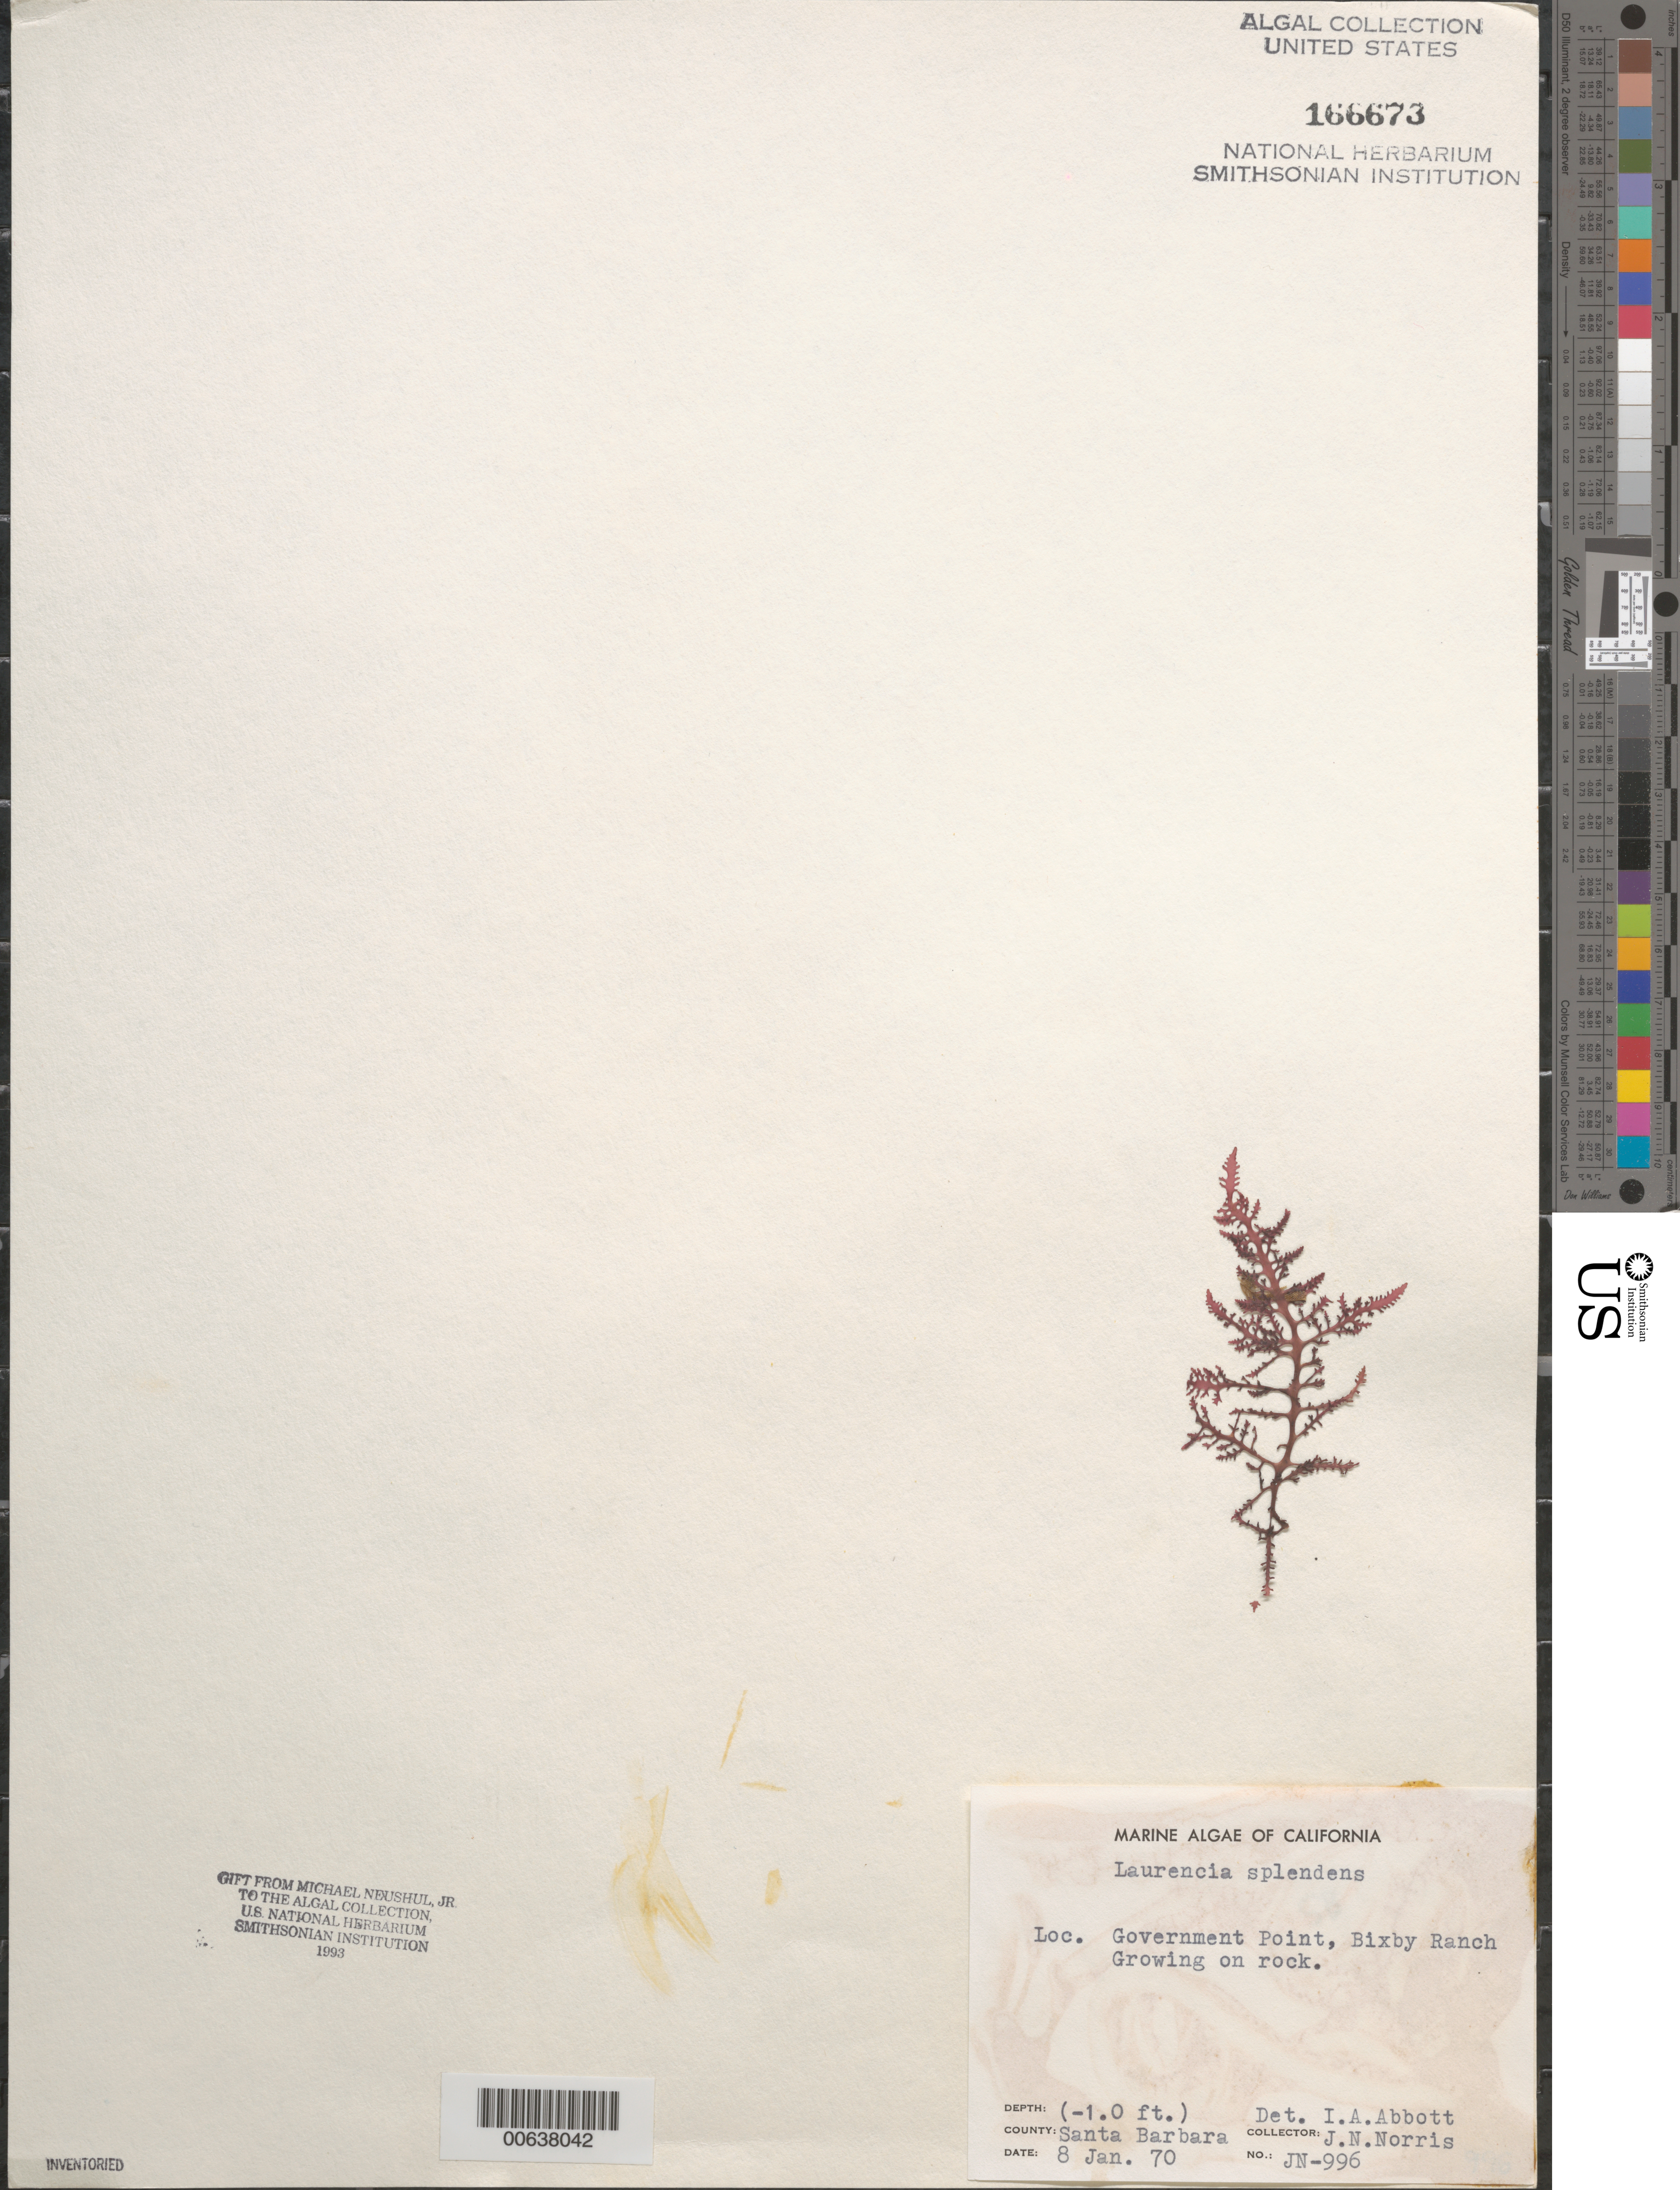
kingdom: Plantae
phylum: Rhodophyta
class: Florideophyceae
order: Ceramiales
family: Rhodomelaceae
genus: Osmundea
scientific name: Osmundea splendens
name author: (Hollenb.) K.W. Nam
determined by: Algae name updating Project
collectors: J. N. Norris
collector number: JN-996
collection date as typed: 08 Jan 1970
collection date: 1970-01-08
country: United States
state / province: California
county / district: Santa Barbara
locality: Government Point, Bixby Ranch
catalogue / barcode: US 166673